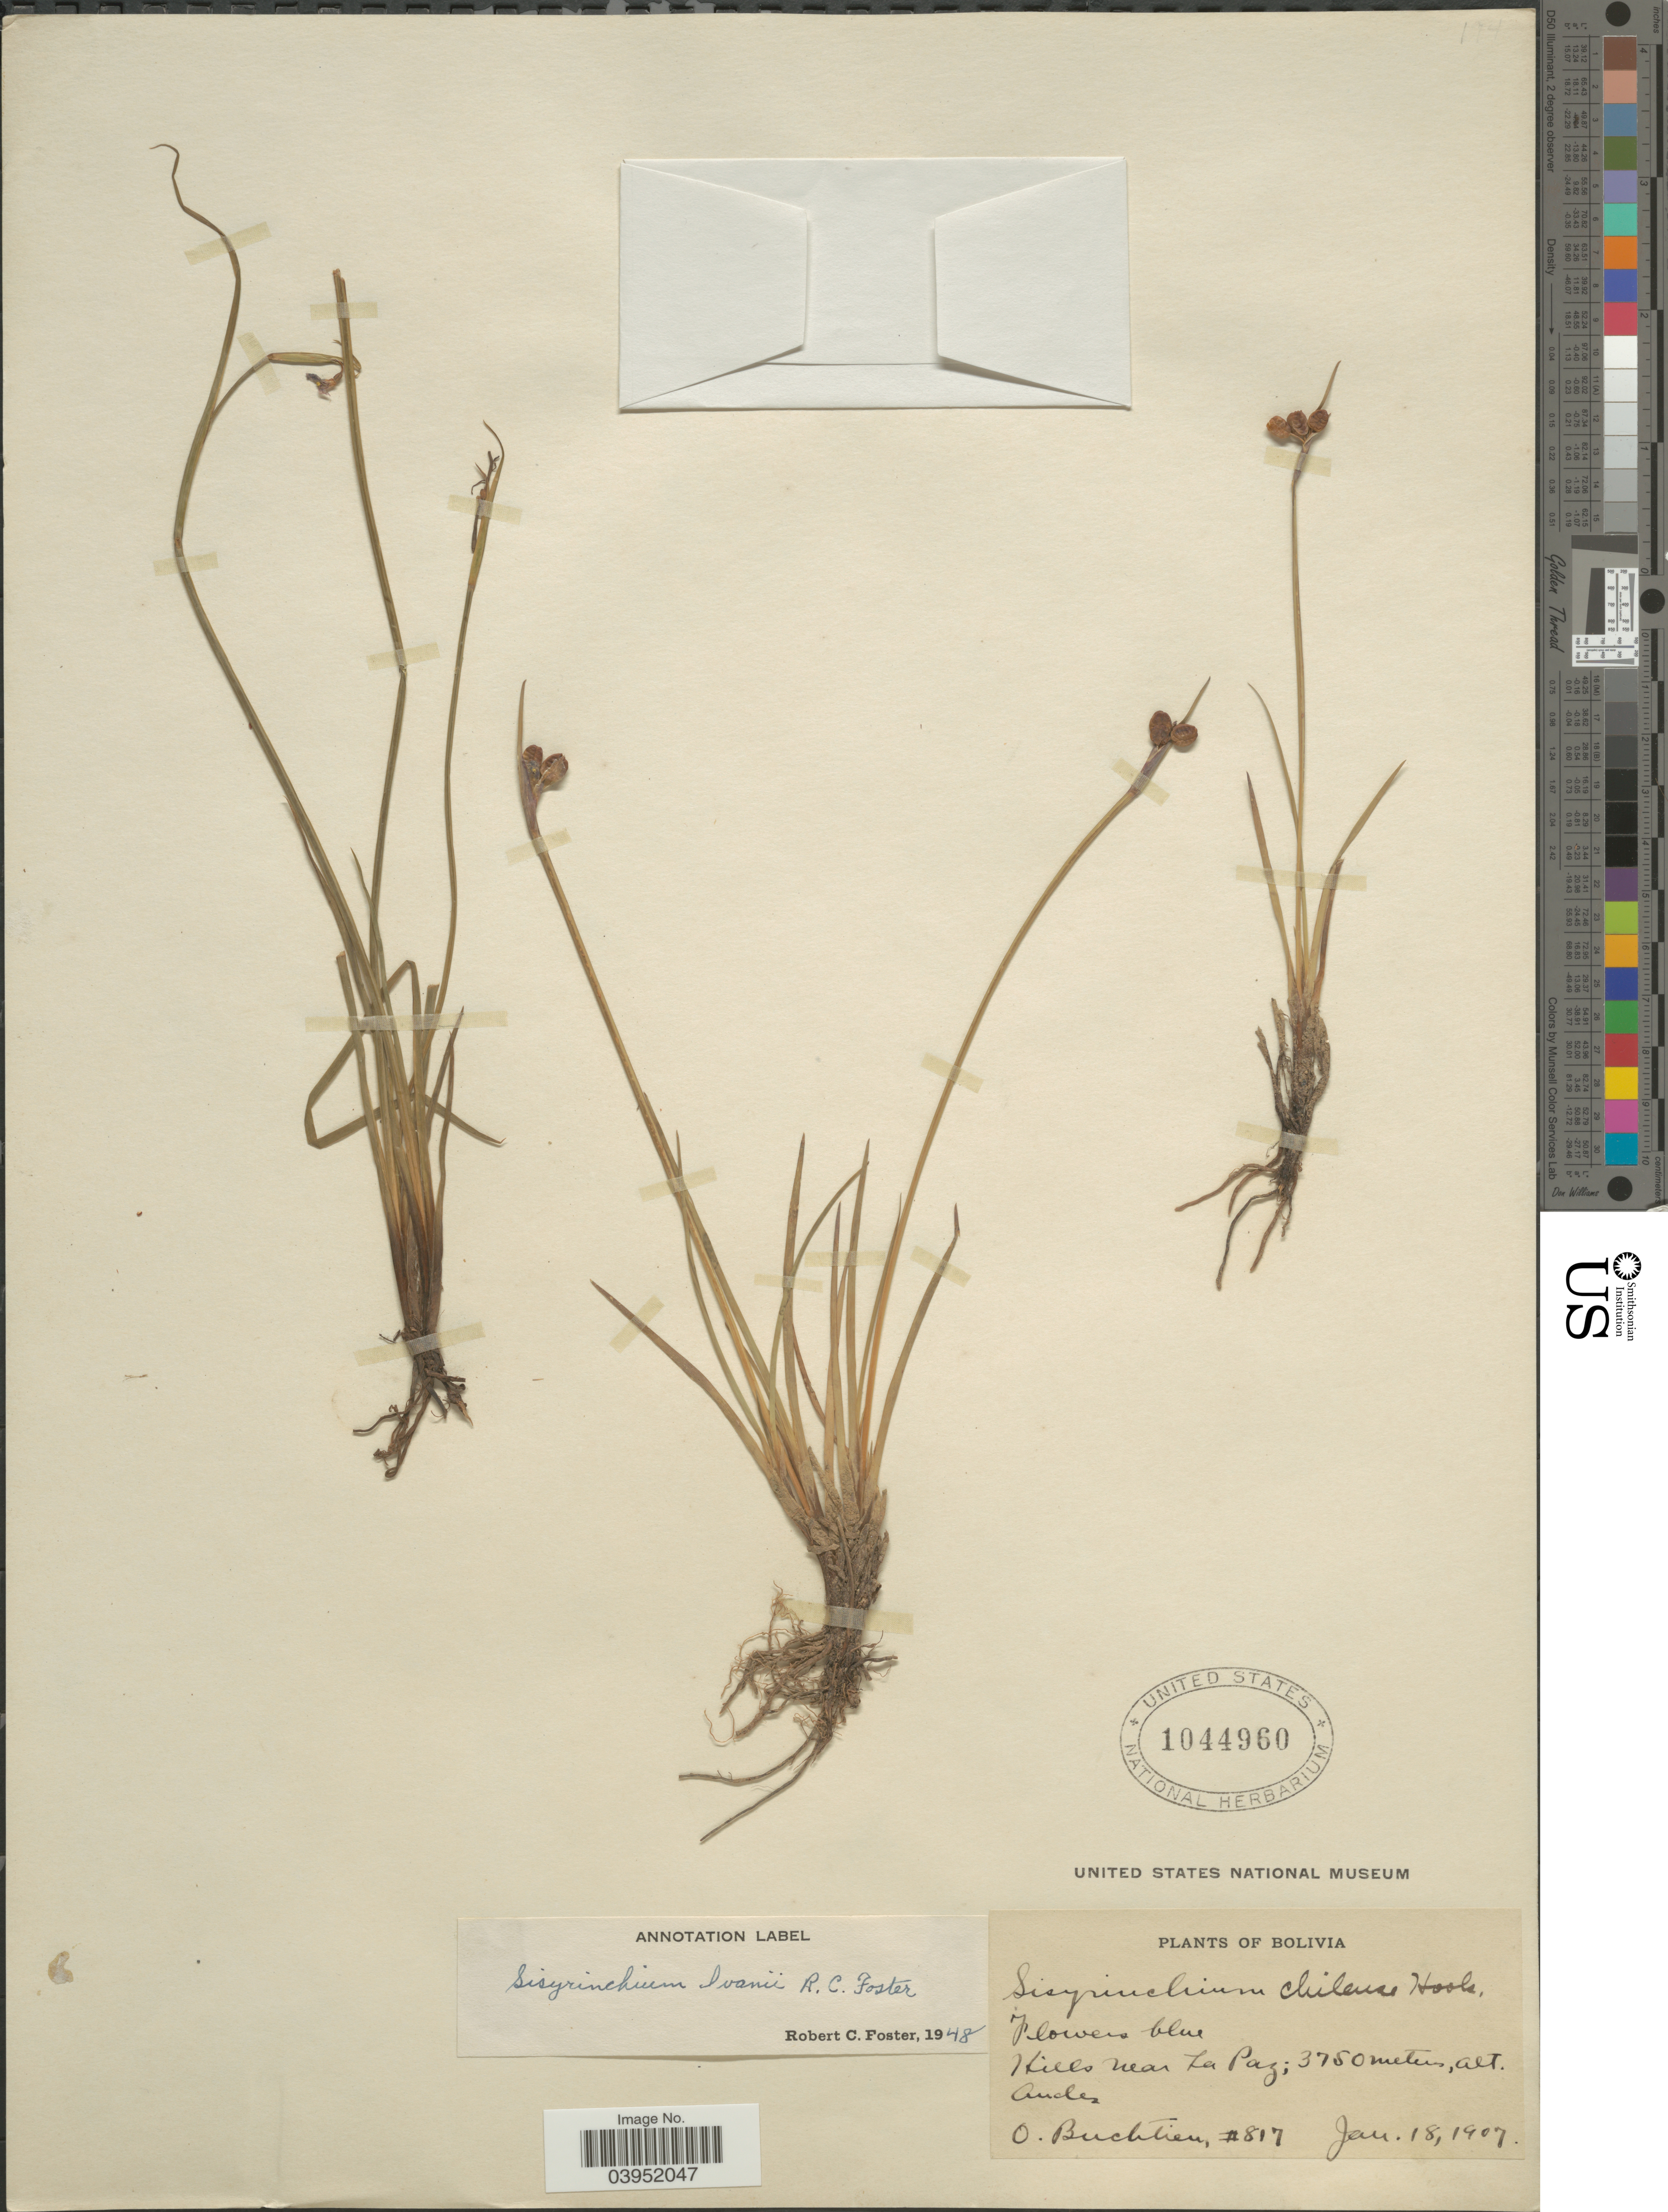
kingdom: Plantae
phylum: Tracheophyta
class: Liliopsida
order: Asparagales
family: Iridaceae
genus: Sisyrinchium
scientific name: Sisyrinchium ivanii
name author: R.C. Foster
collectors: O. Buchtien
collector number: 817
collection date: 1907-01-18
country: Bolivia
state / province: La Paz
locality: Hills near La Paz; Andes.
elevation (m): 3750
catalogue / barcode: US 1044960